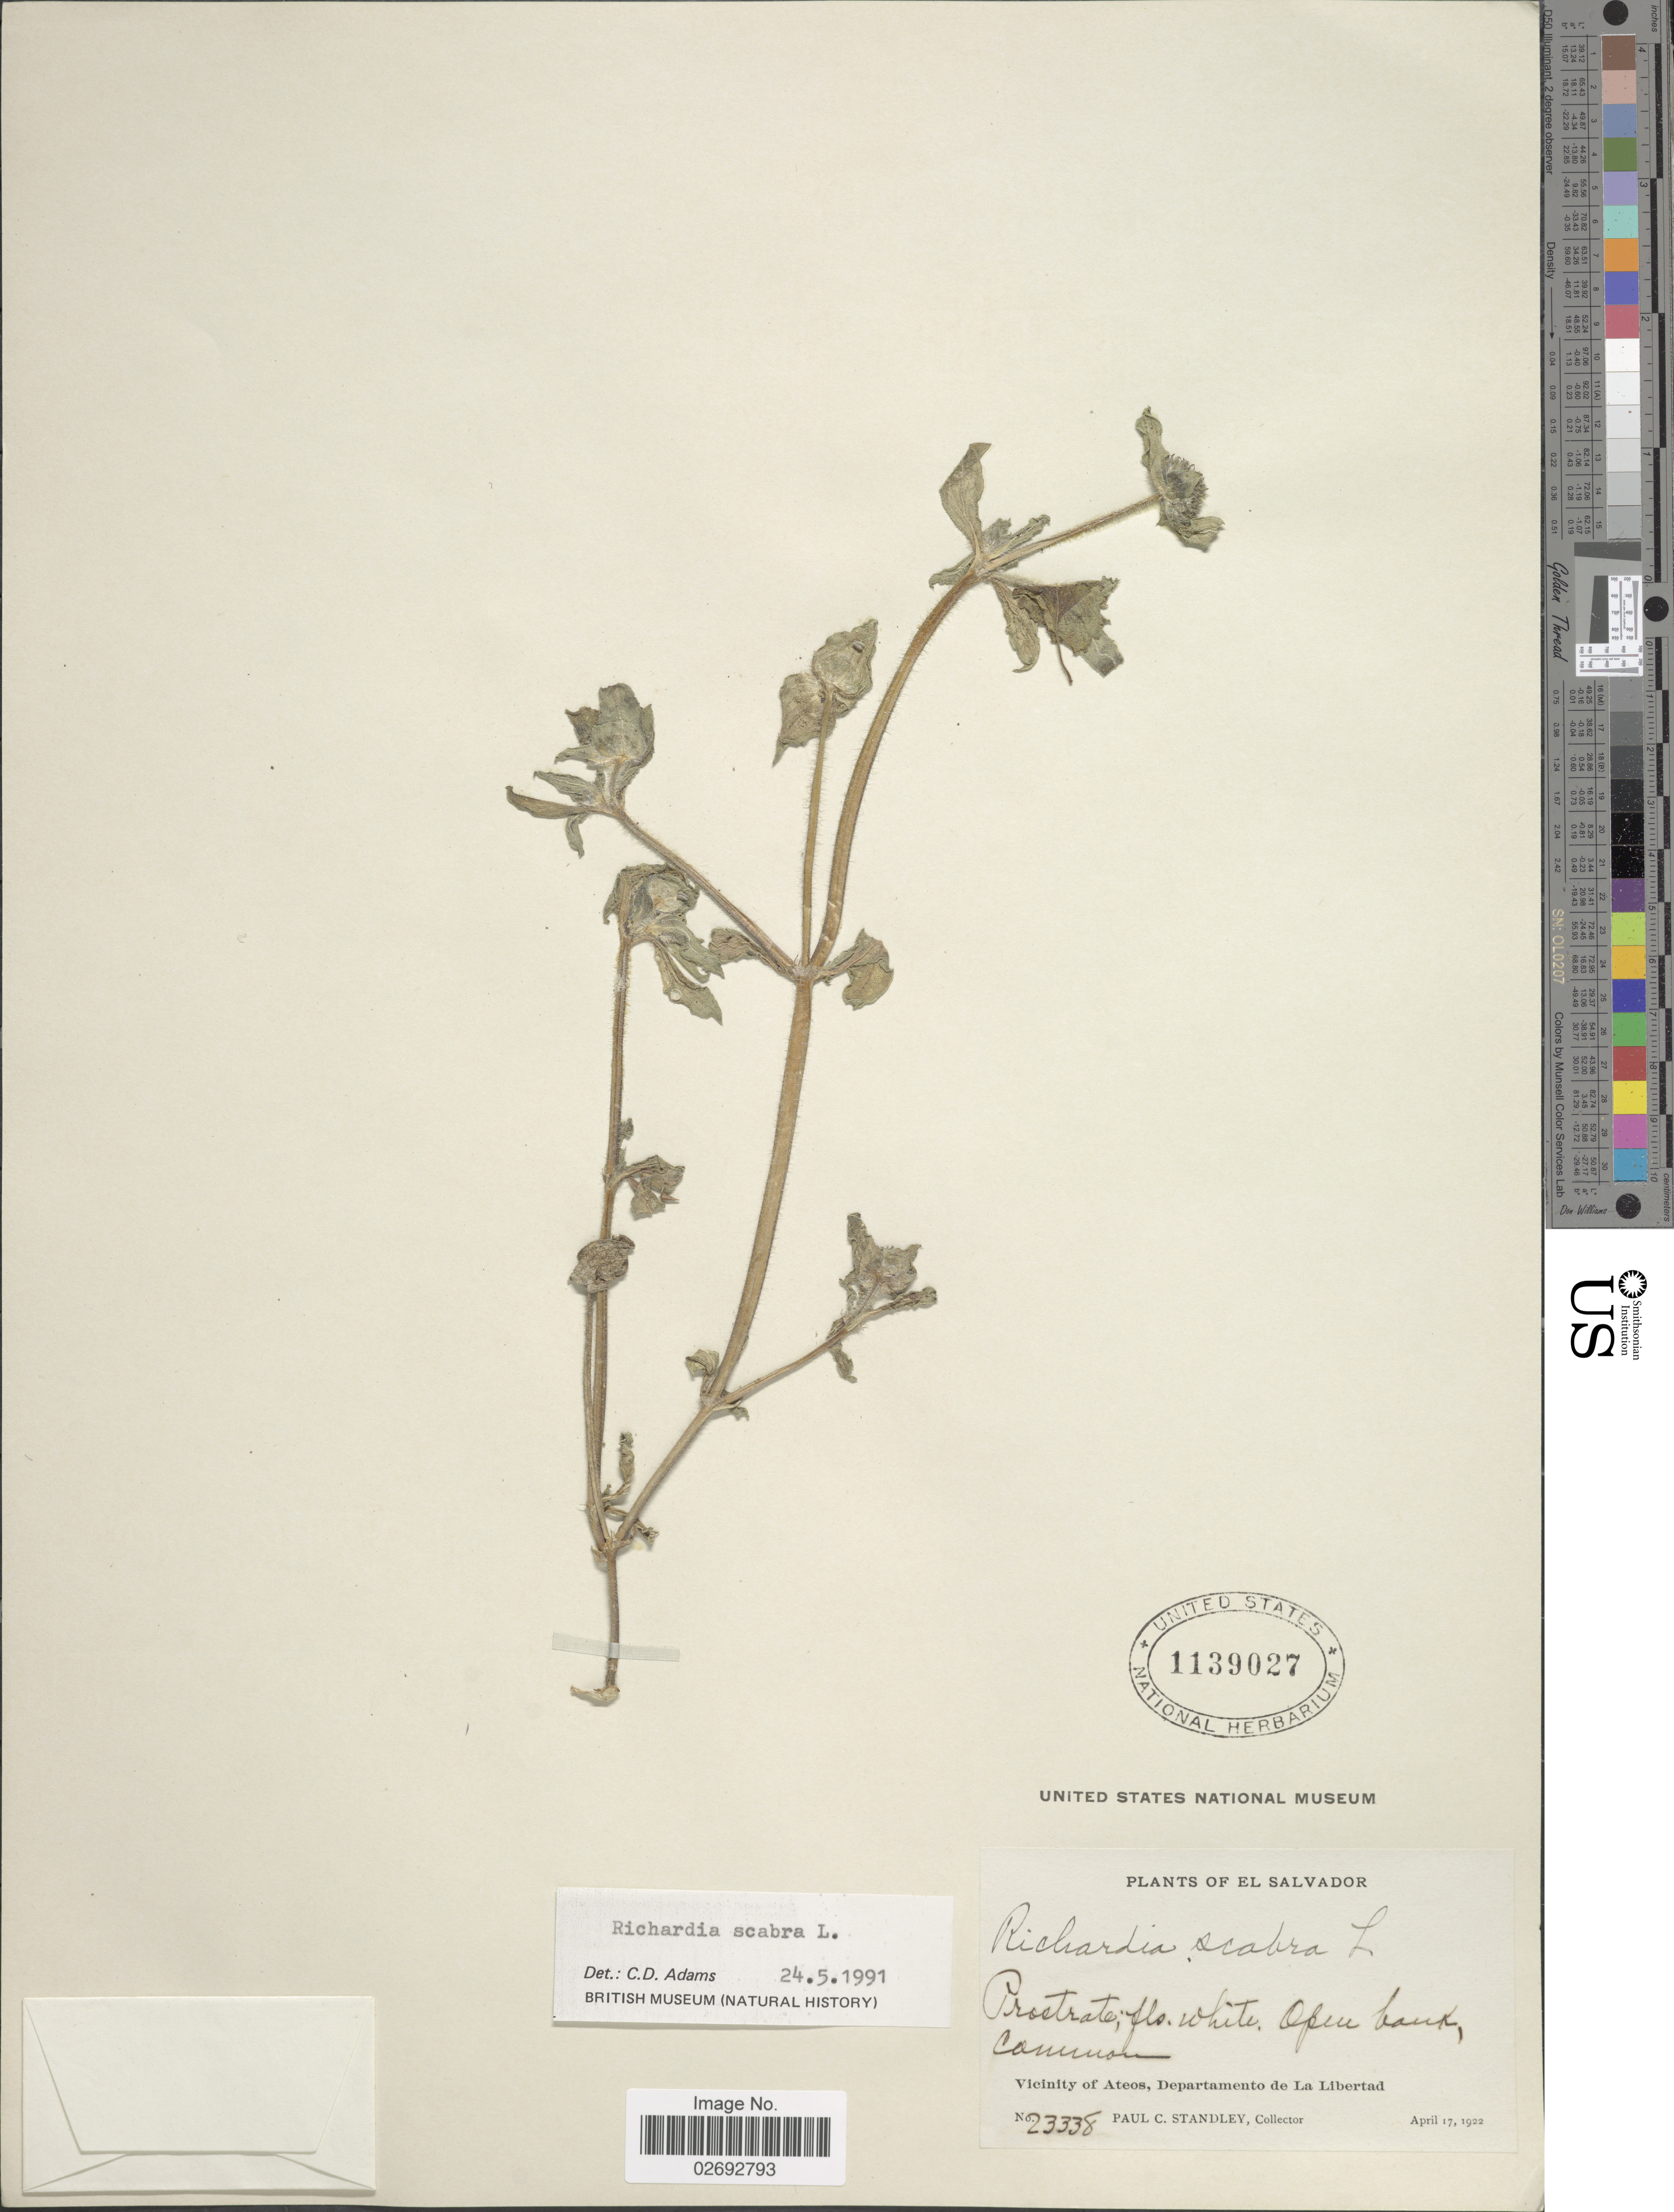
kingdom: Plantae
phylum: Tracheophyta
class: Magnoliopsida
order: Gentianales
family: Rubiaceae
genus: Richardia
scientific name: Richardia scabra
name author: L.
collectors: P. C. Standley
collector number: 23338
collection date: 1922-04-17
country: El Salvador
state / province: La Libertad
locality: Vicinity of Ateos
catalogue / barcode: US 1139027